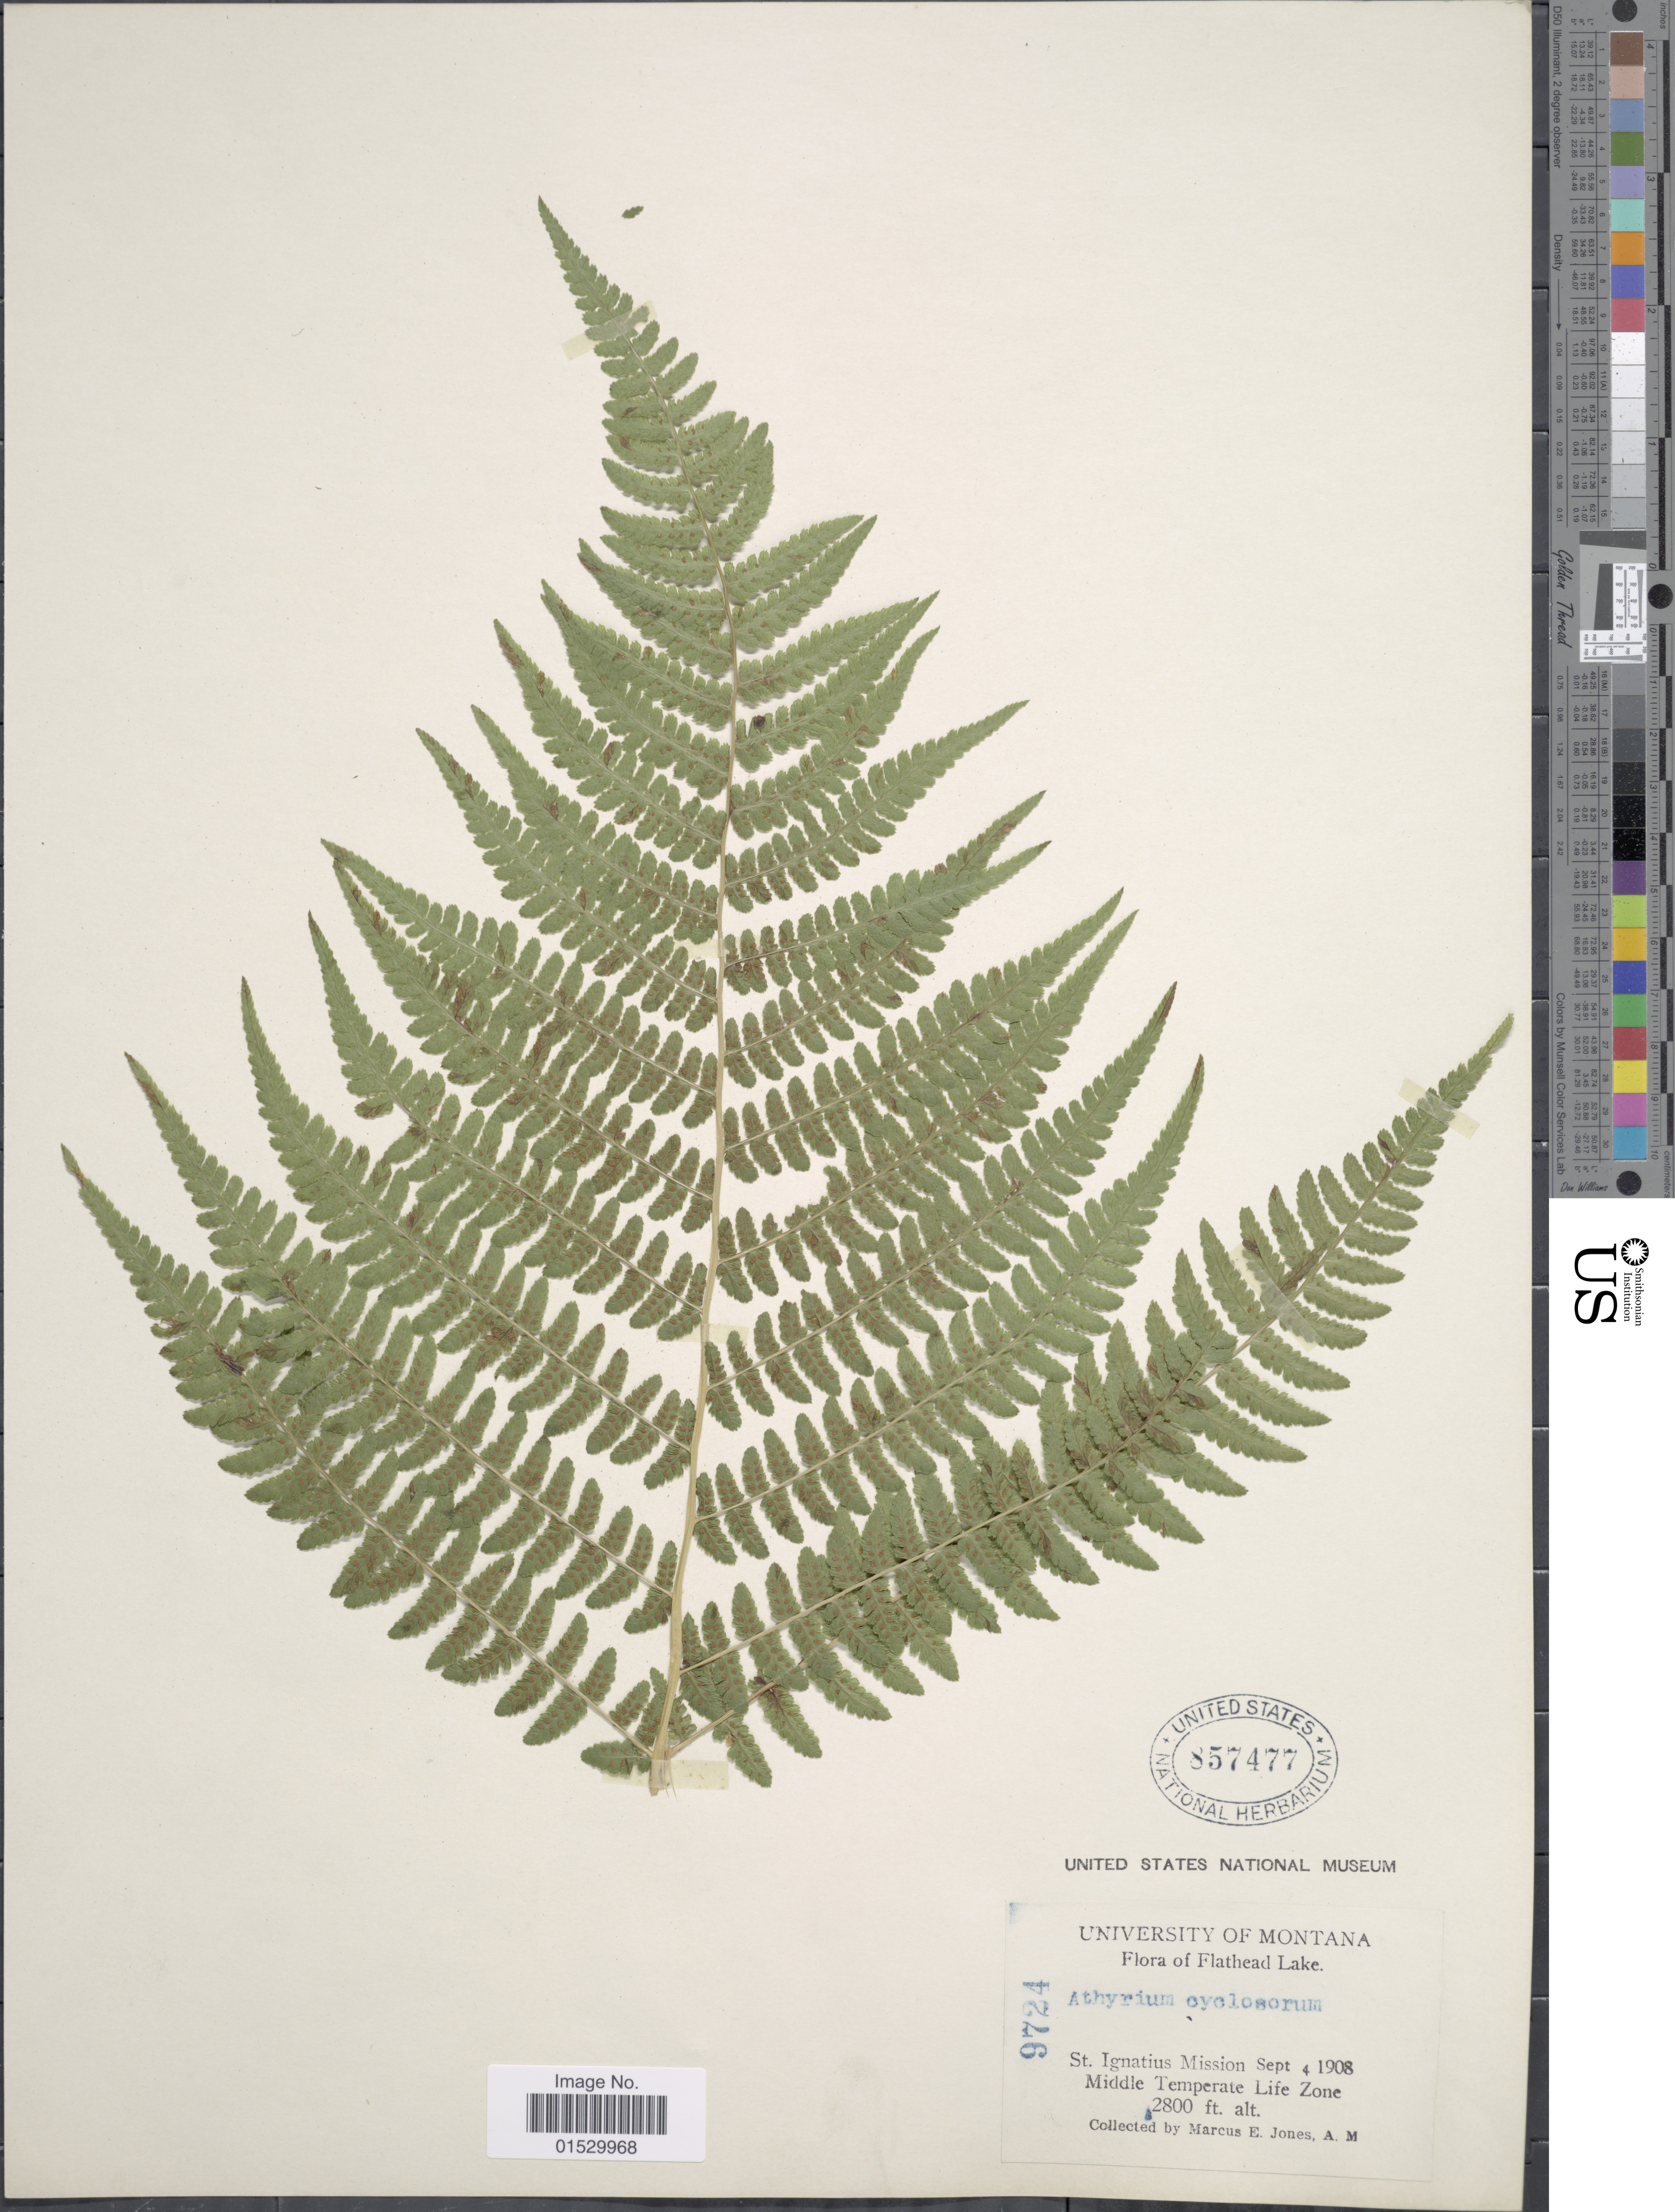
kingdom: Plantae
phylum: Tracheophyta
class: Polypodiopsida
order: Polypodiales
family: Athyriaceae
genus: Athyrium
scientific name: Athyrium filix-femina subsp. cyclosorum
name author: (Rupr.) C. Chr.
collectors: M. E. Jones & A. M. Jones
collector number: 9724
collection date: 1908-09-04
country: United States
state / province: Montana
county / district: Lake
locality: Flathead Lake, Middle Temperate Life Zone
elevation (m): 853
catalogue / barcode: US 857477